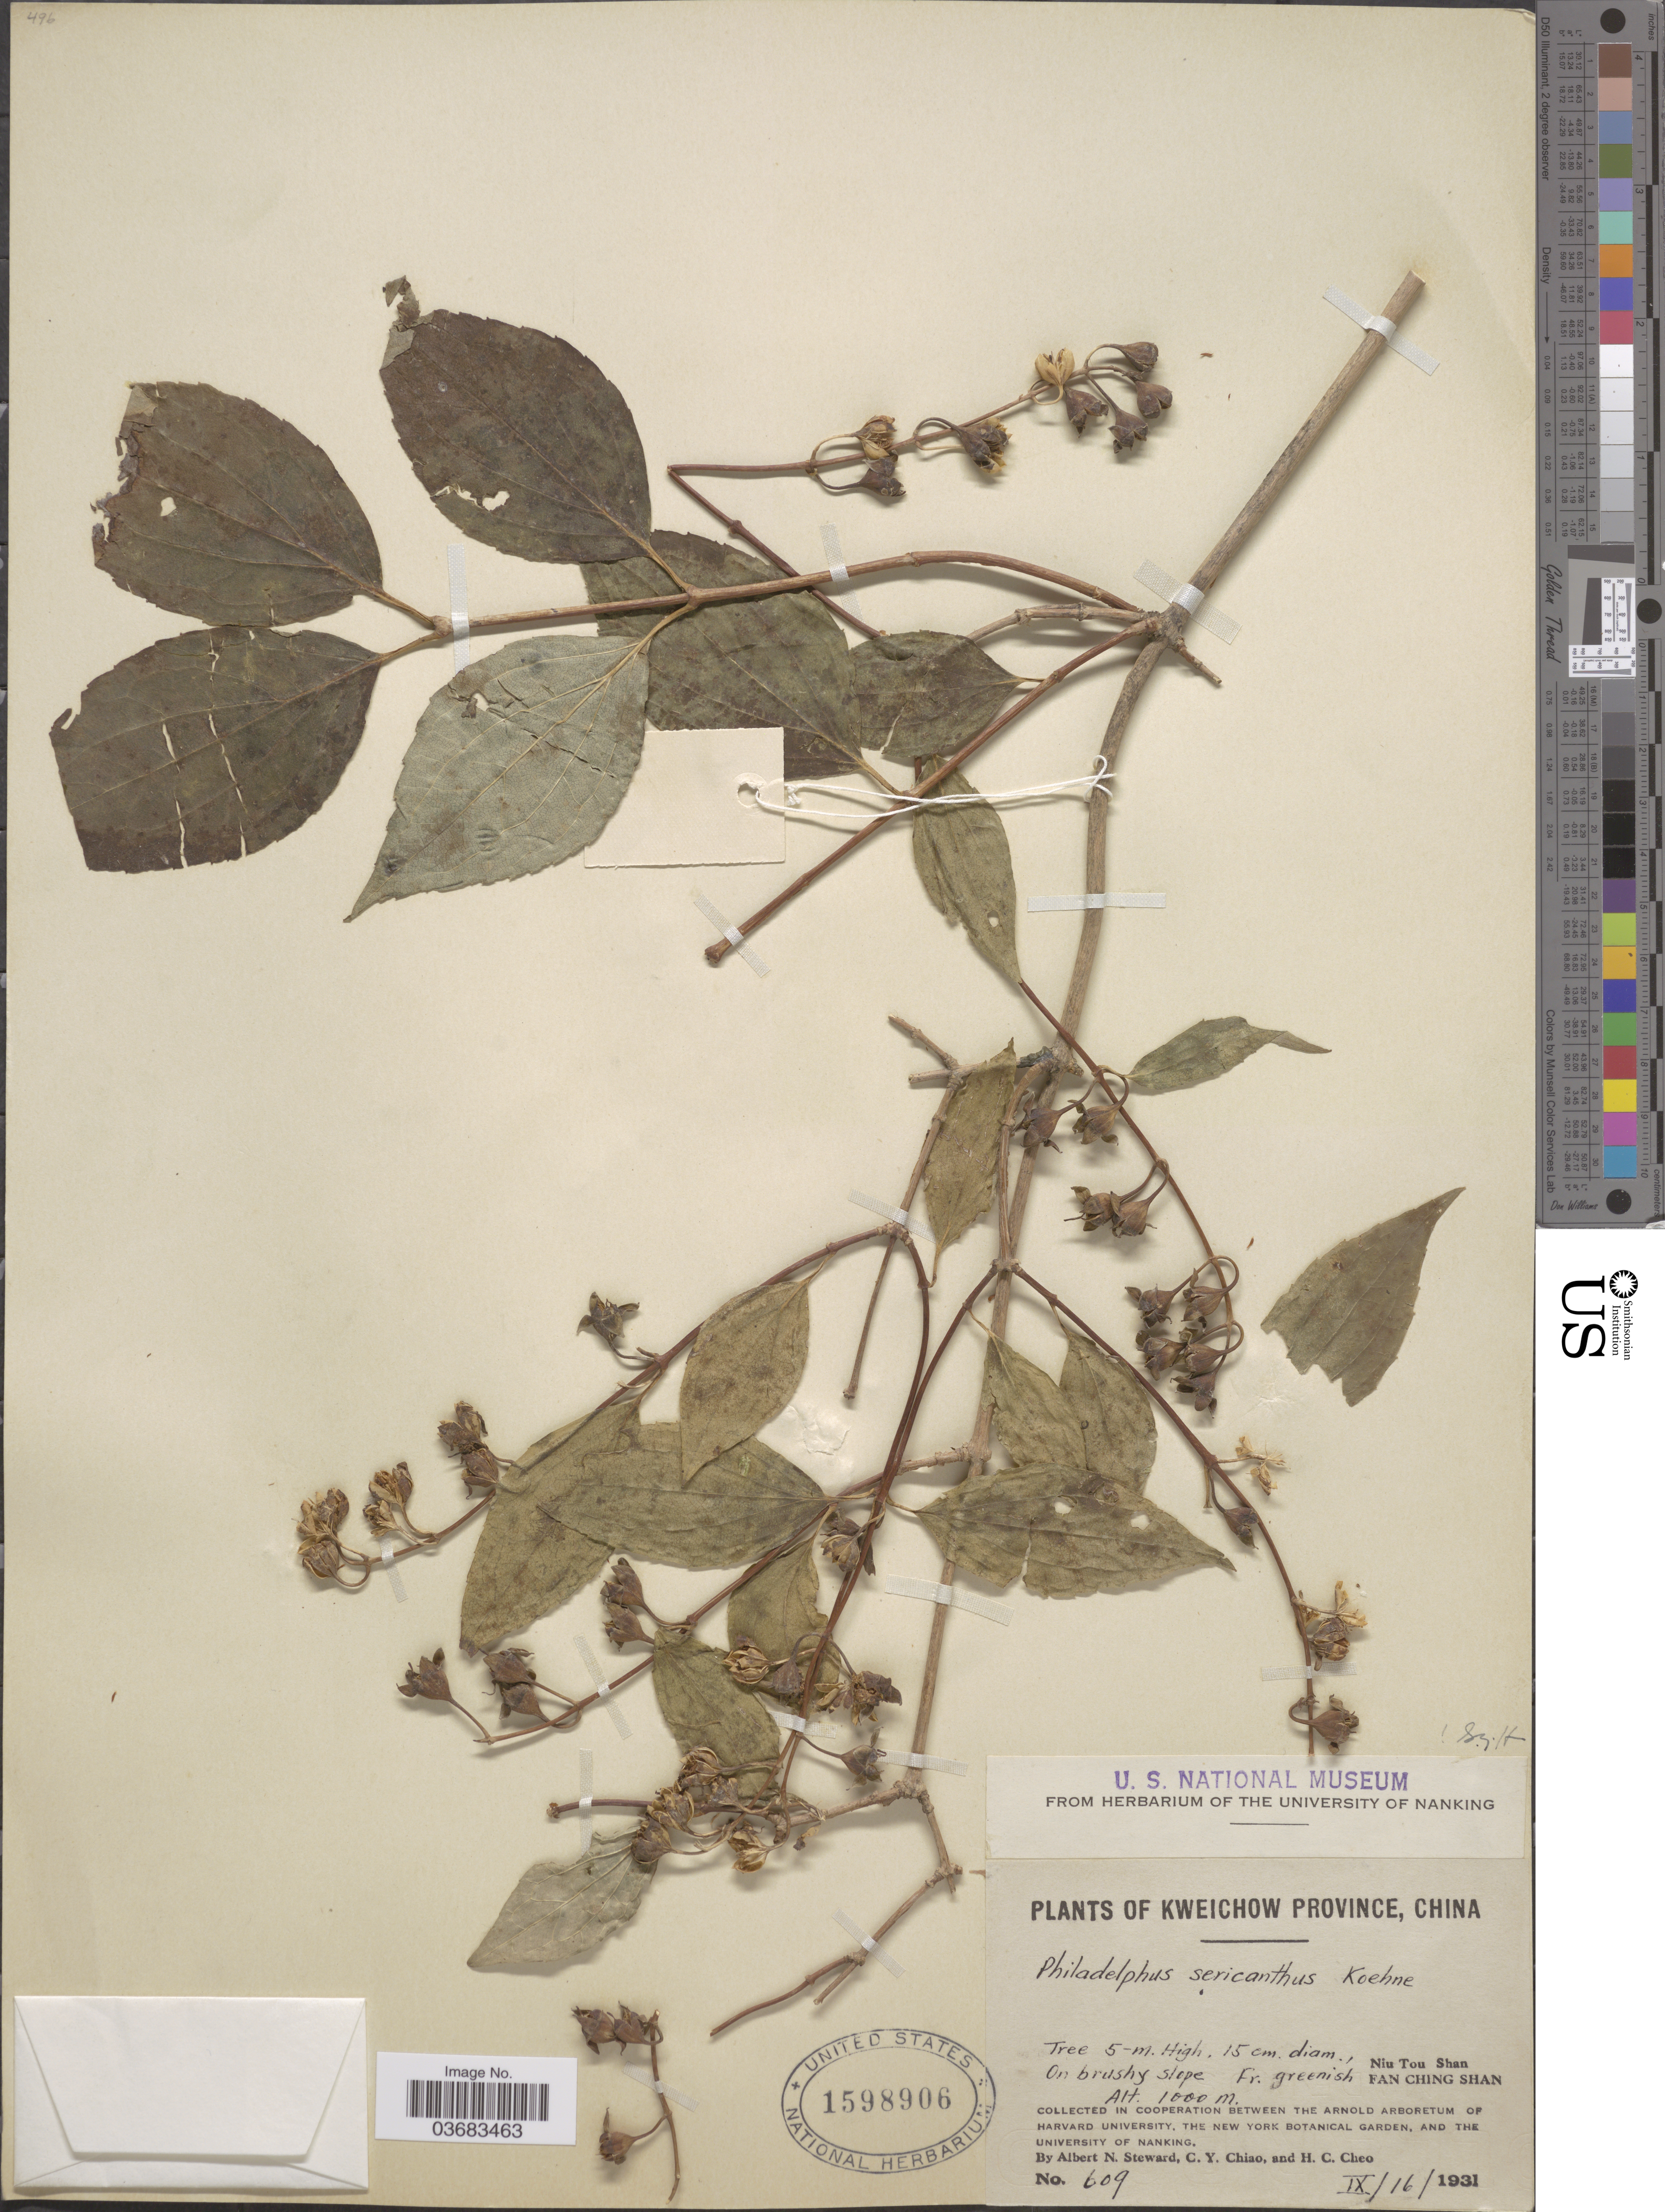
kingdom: Plantae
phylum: Tracheophyta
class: Magnoliopsida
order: Cornales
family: Hydrangeaceae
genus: Philadelphus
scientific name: Philadelphus sericanthus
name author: Koehne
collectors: A. N. Steward, C. Y. Chiao & H. Cheo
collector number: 609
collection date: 1931-09-16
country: China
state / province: Guizhou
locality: Kweichow Province. Niu Tou Shan. Fan Ching Shan.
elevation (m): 1000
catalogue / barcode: US 1598906